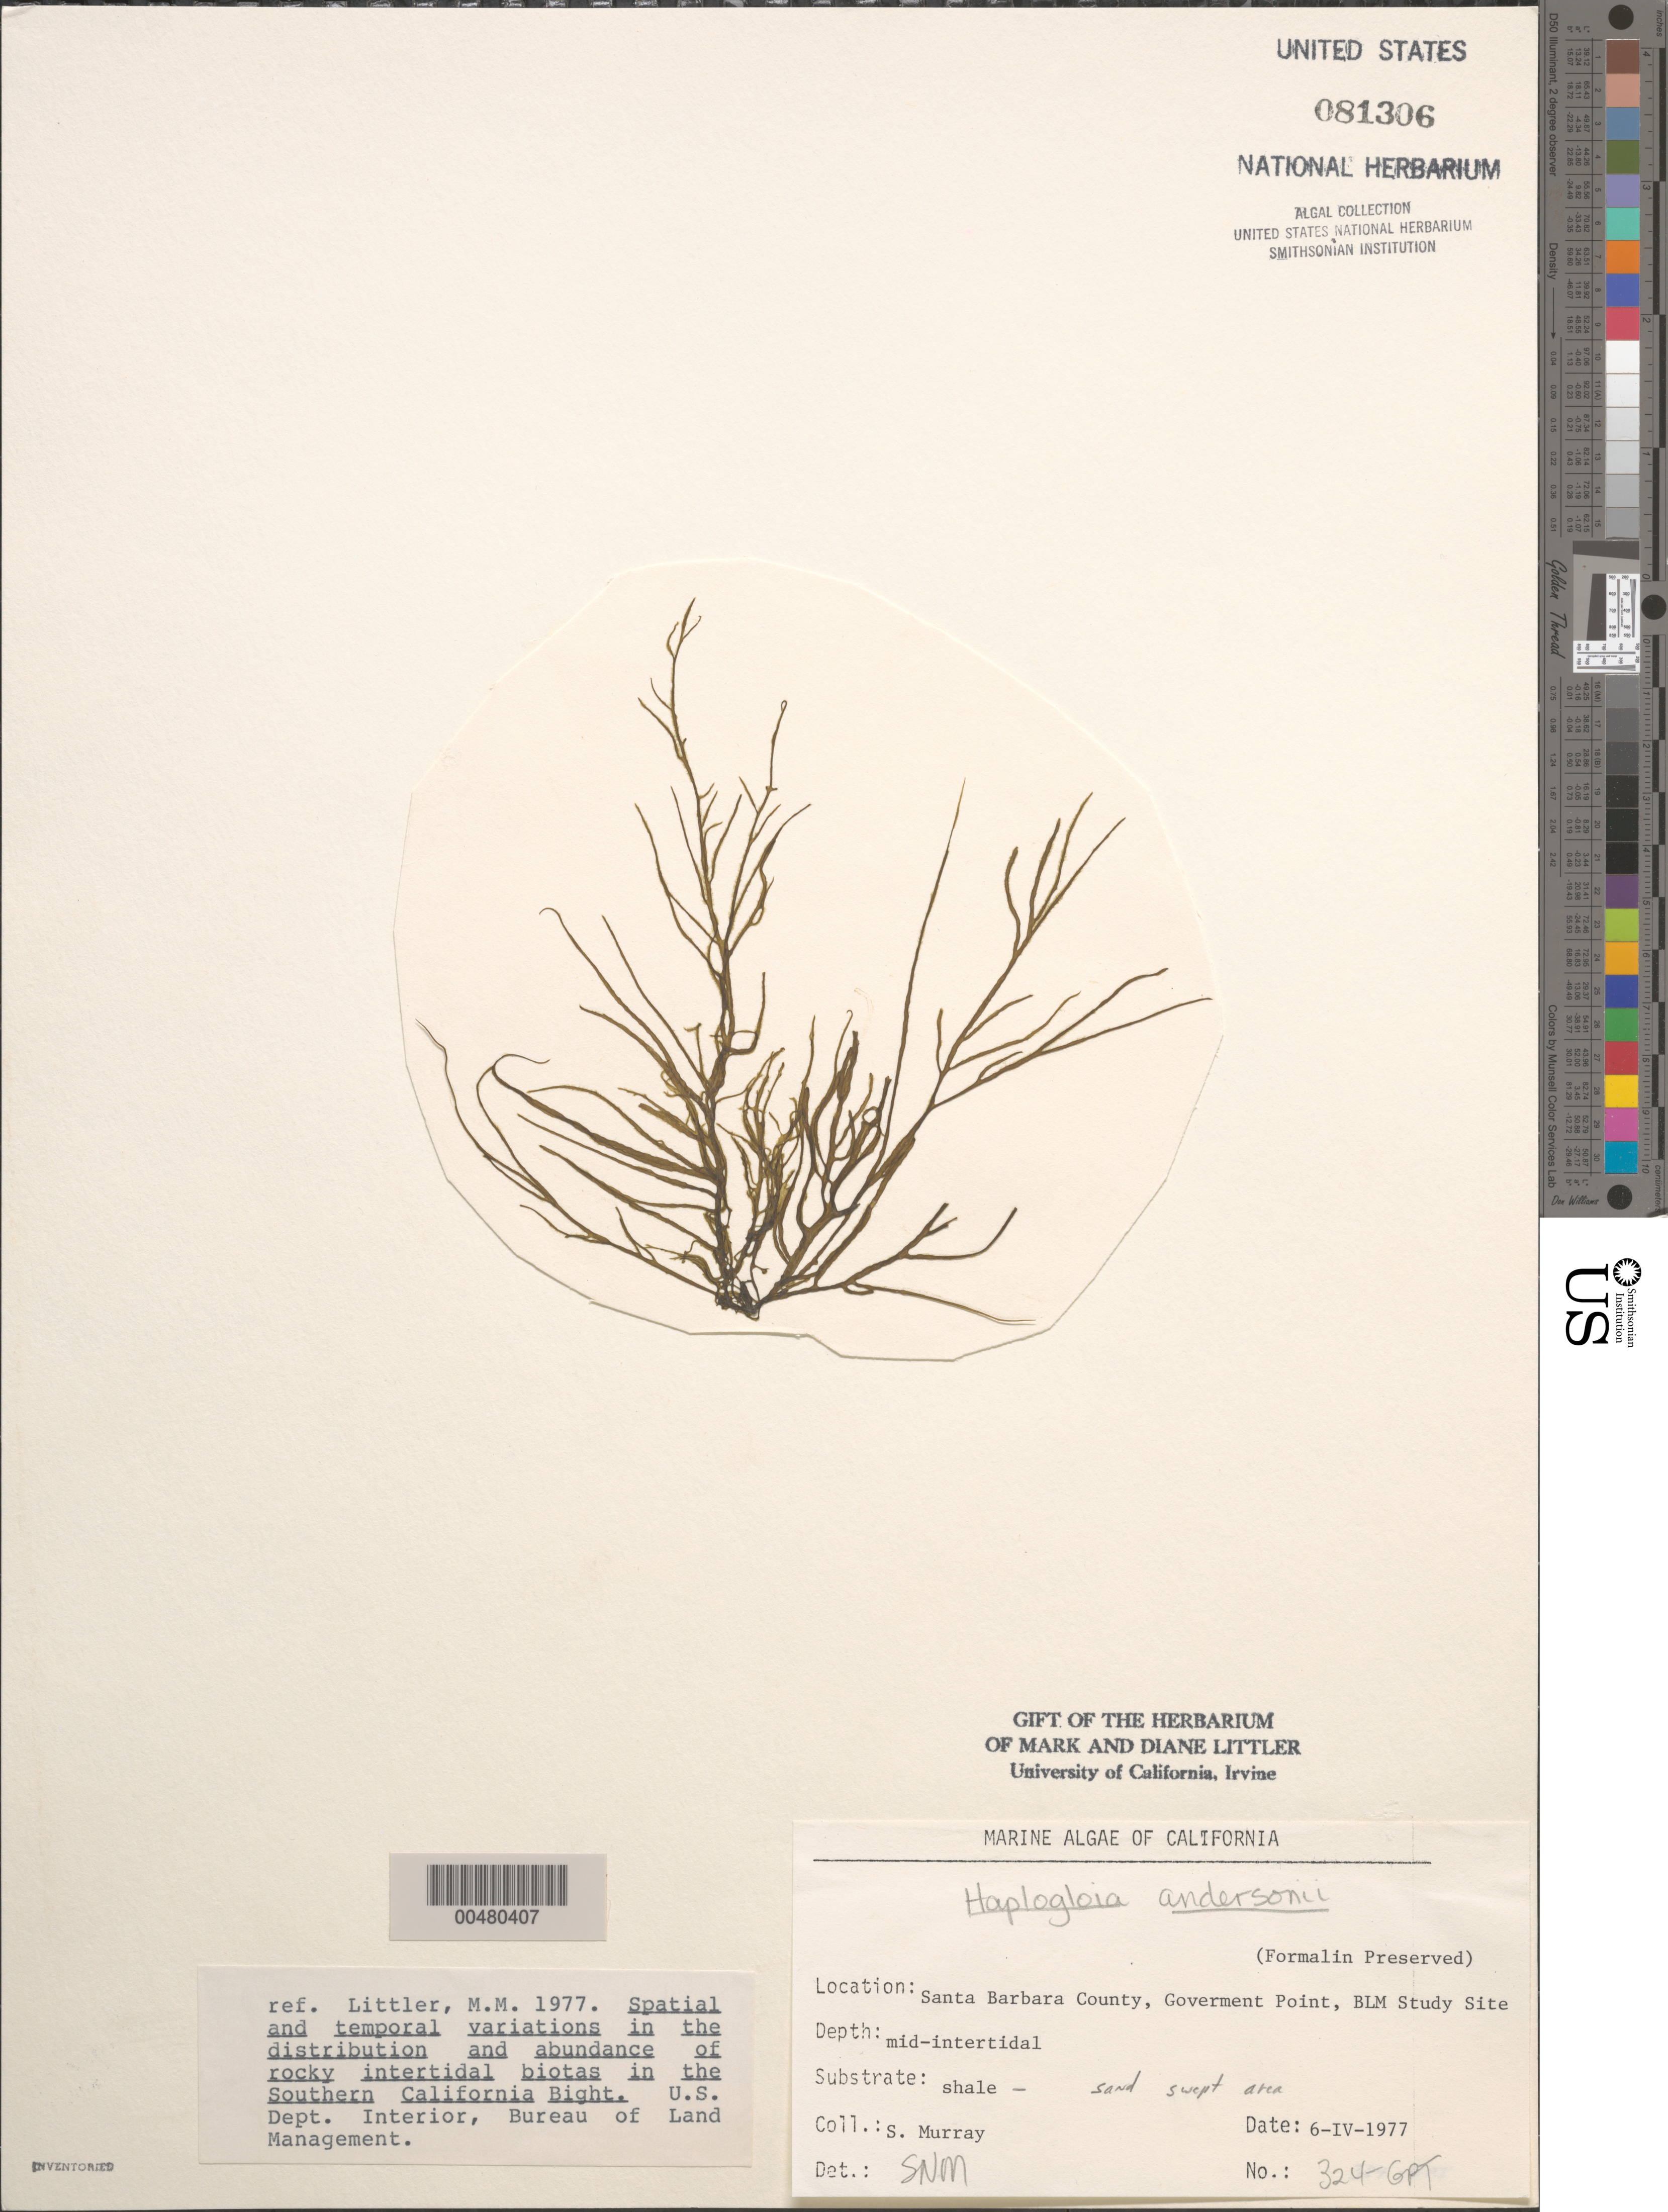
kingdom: Chromista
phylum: Ochrophyta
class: Phaeophyceae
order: Ectocarpales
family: Chordariaceae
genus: Haplogloia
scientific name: Haplogloia andersonii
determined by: Murray, S. N.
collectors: S. N. Murray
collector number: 324-gpt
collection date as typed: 06 Apr 1977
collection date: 1977-04-06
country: United States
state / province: California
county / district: Santa Barbara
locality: Government Point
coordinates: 34 26'31"N, 120 24'06"W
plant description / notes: BLM-SOCALBIGHT Rocky Intertidal Survey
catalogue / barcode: US 81306